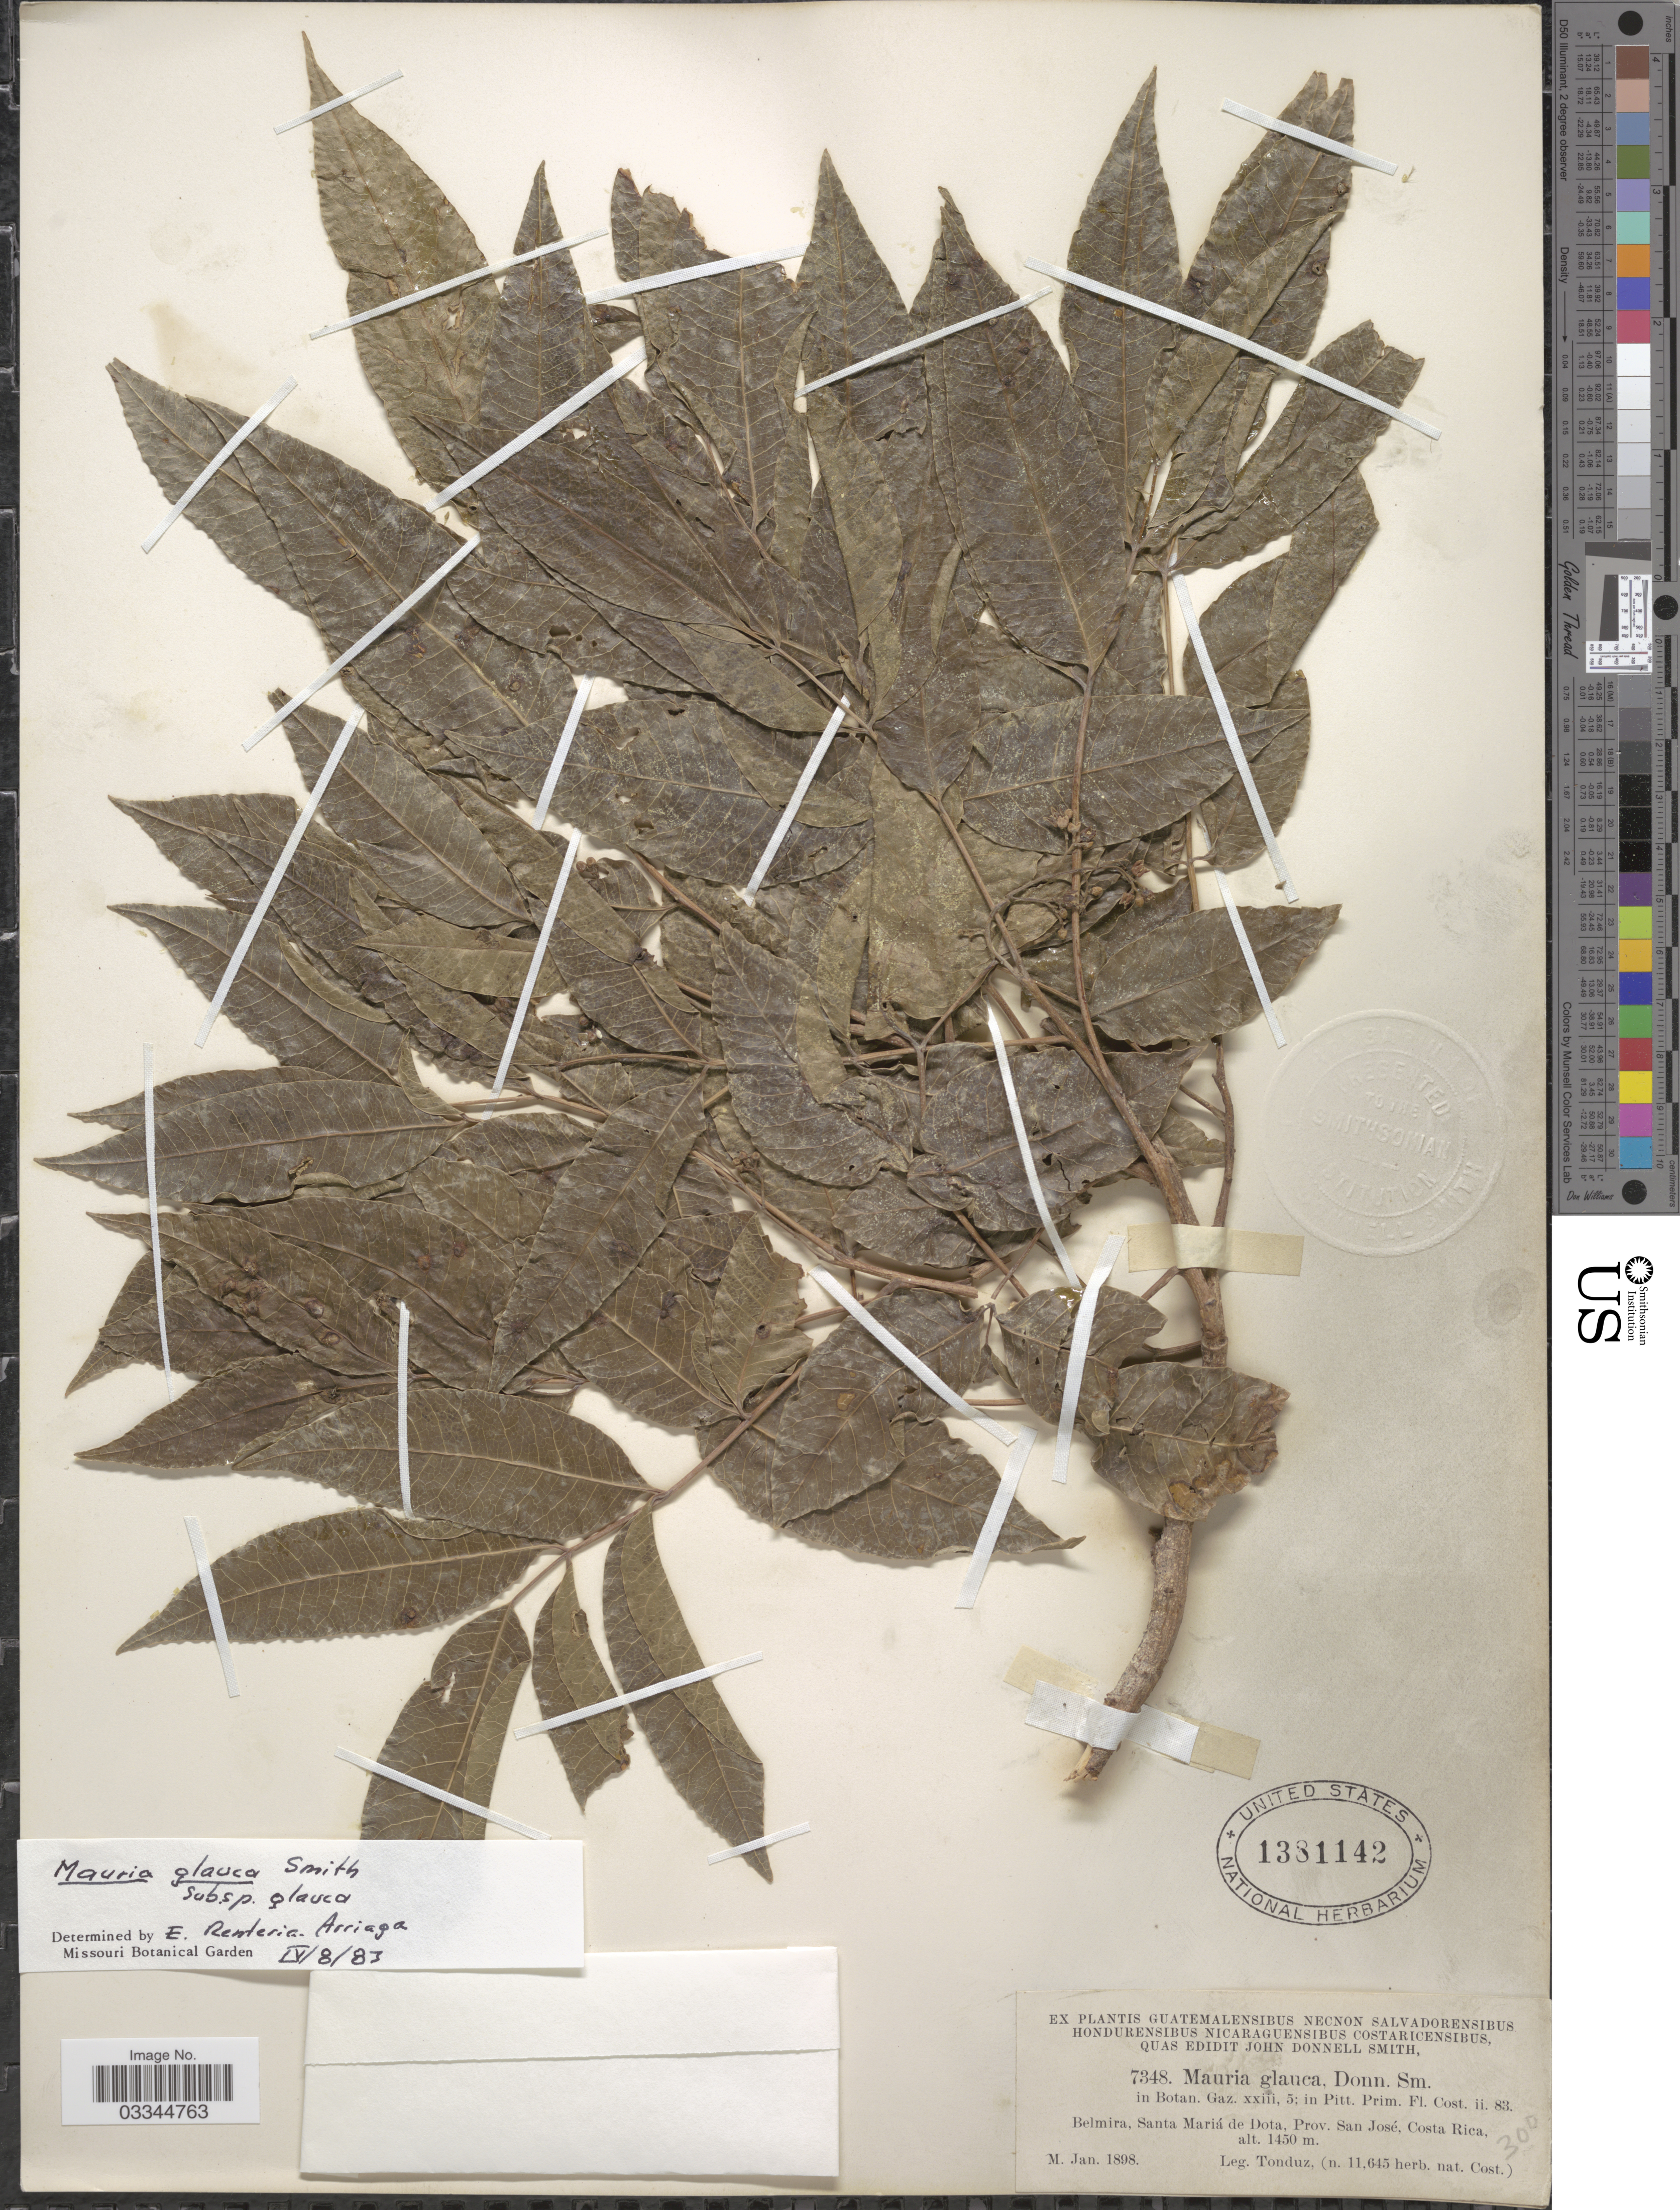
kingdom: Plantae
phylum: Tracheophyta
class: Magnoliopsida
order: Sapindales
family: Anacardiaceae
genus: Mauria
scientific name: Mauria glauca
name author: Donn. Sm.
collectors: Tonduz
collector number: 7348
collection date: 1898-01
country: Costa Rica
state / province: San José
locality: Belmira, Santa Mariá de Dota.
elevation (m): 1450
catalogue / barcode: US 1381142